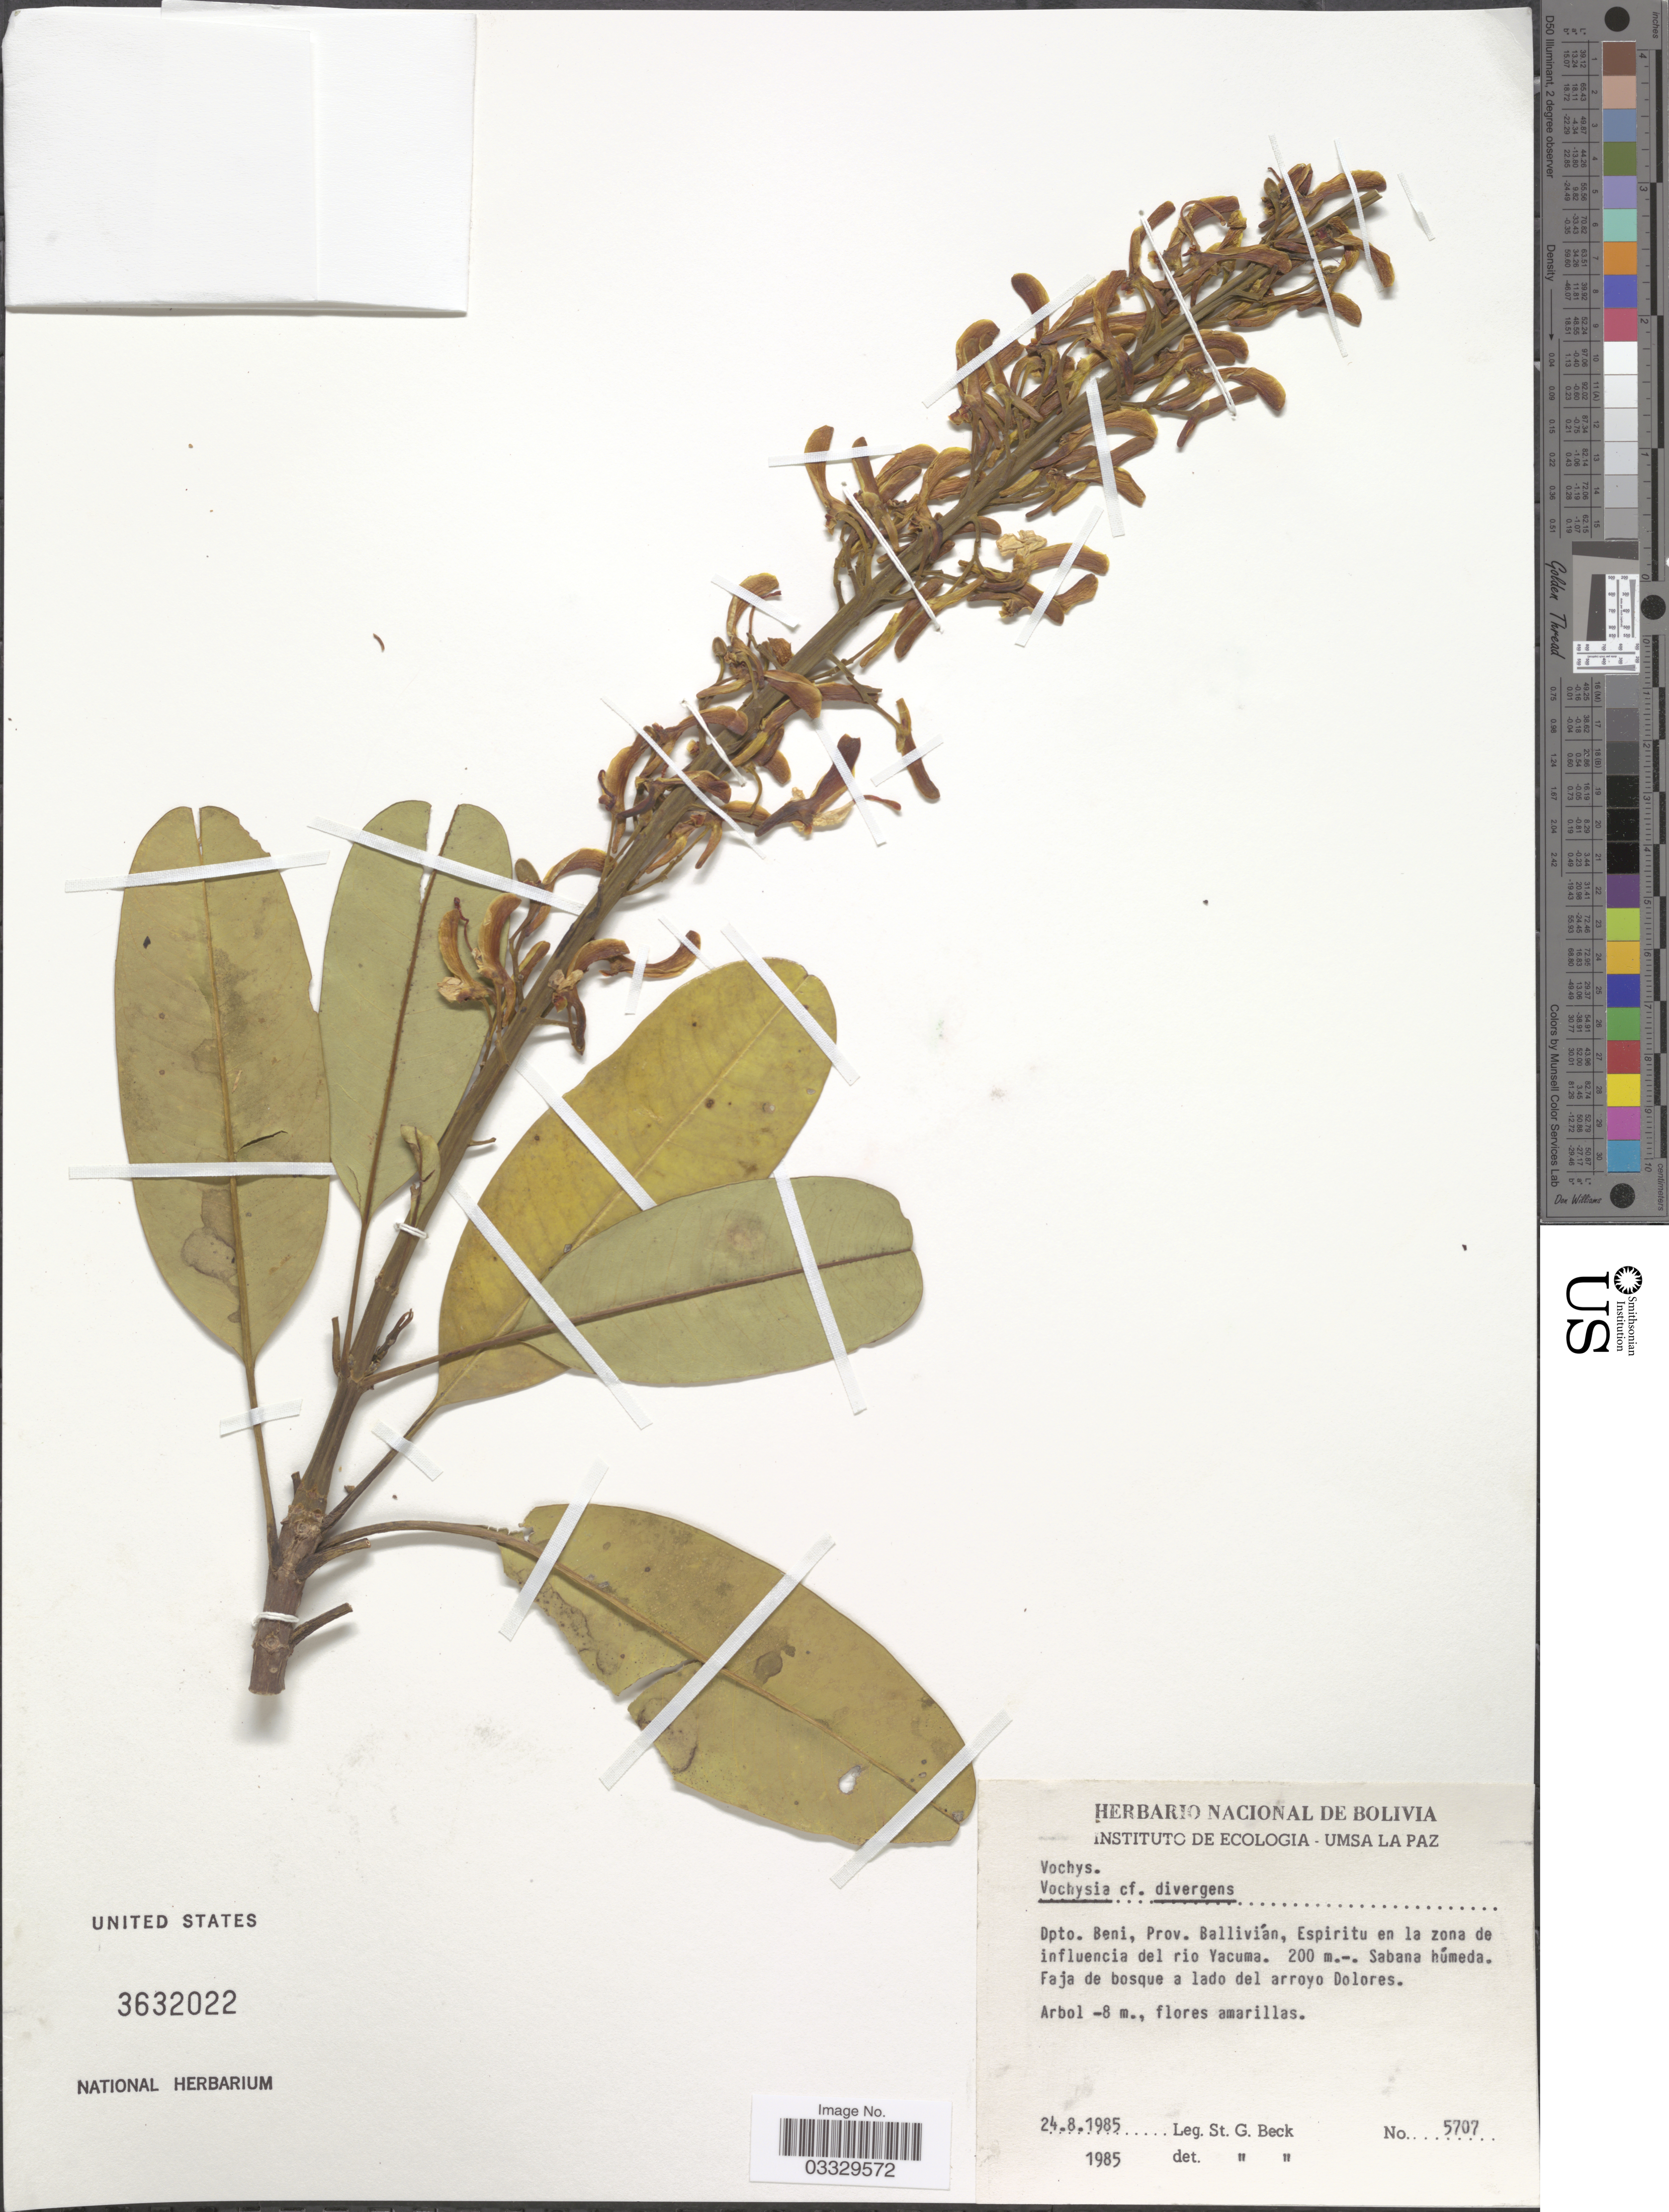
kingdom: Plantae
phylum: Tracheophyta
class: Magnoliopsida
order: Myrtales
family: Vochysiaceae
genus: Vochysia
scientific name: Vochysia divergens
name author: Pohl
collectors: S. G. Beck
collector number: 5707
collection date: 1985-08-24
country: Bolivia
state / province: Beni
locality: Dpto. Beni, Prov. Ballivián, Espiritu en la zona de influencia del rio Yacuma.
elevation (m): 200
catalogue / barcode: US 3632022